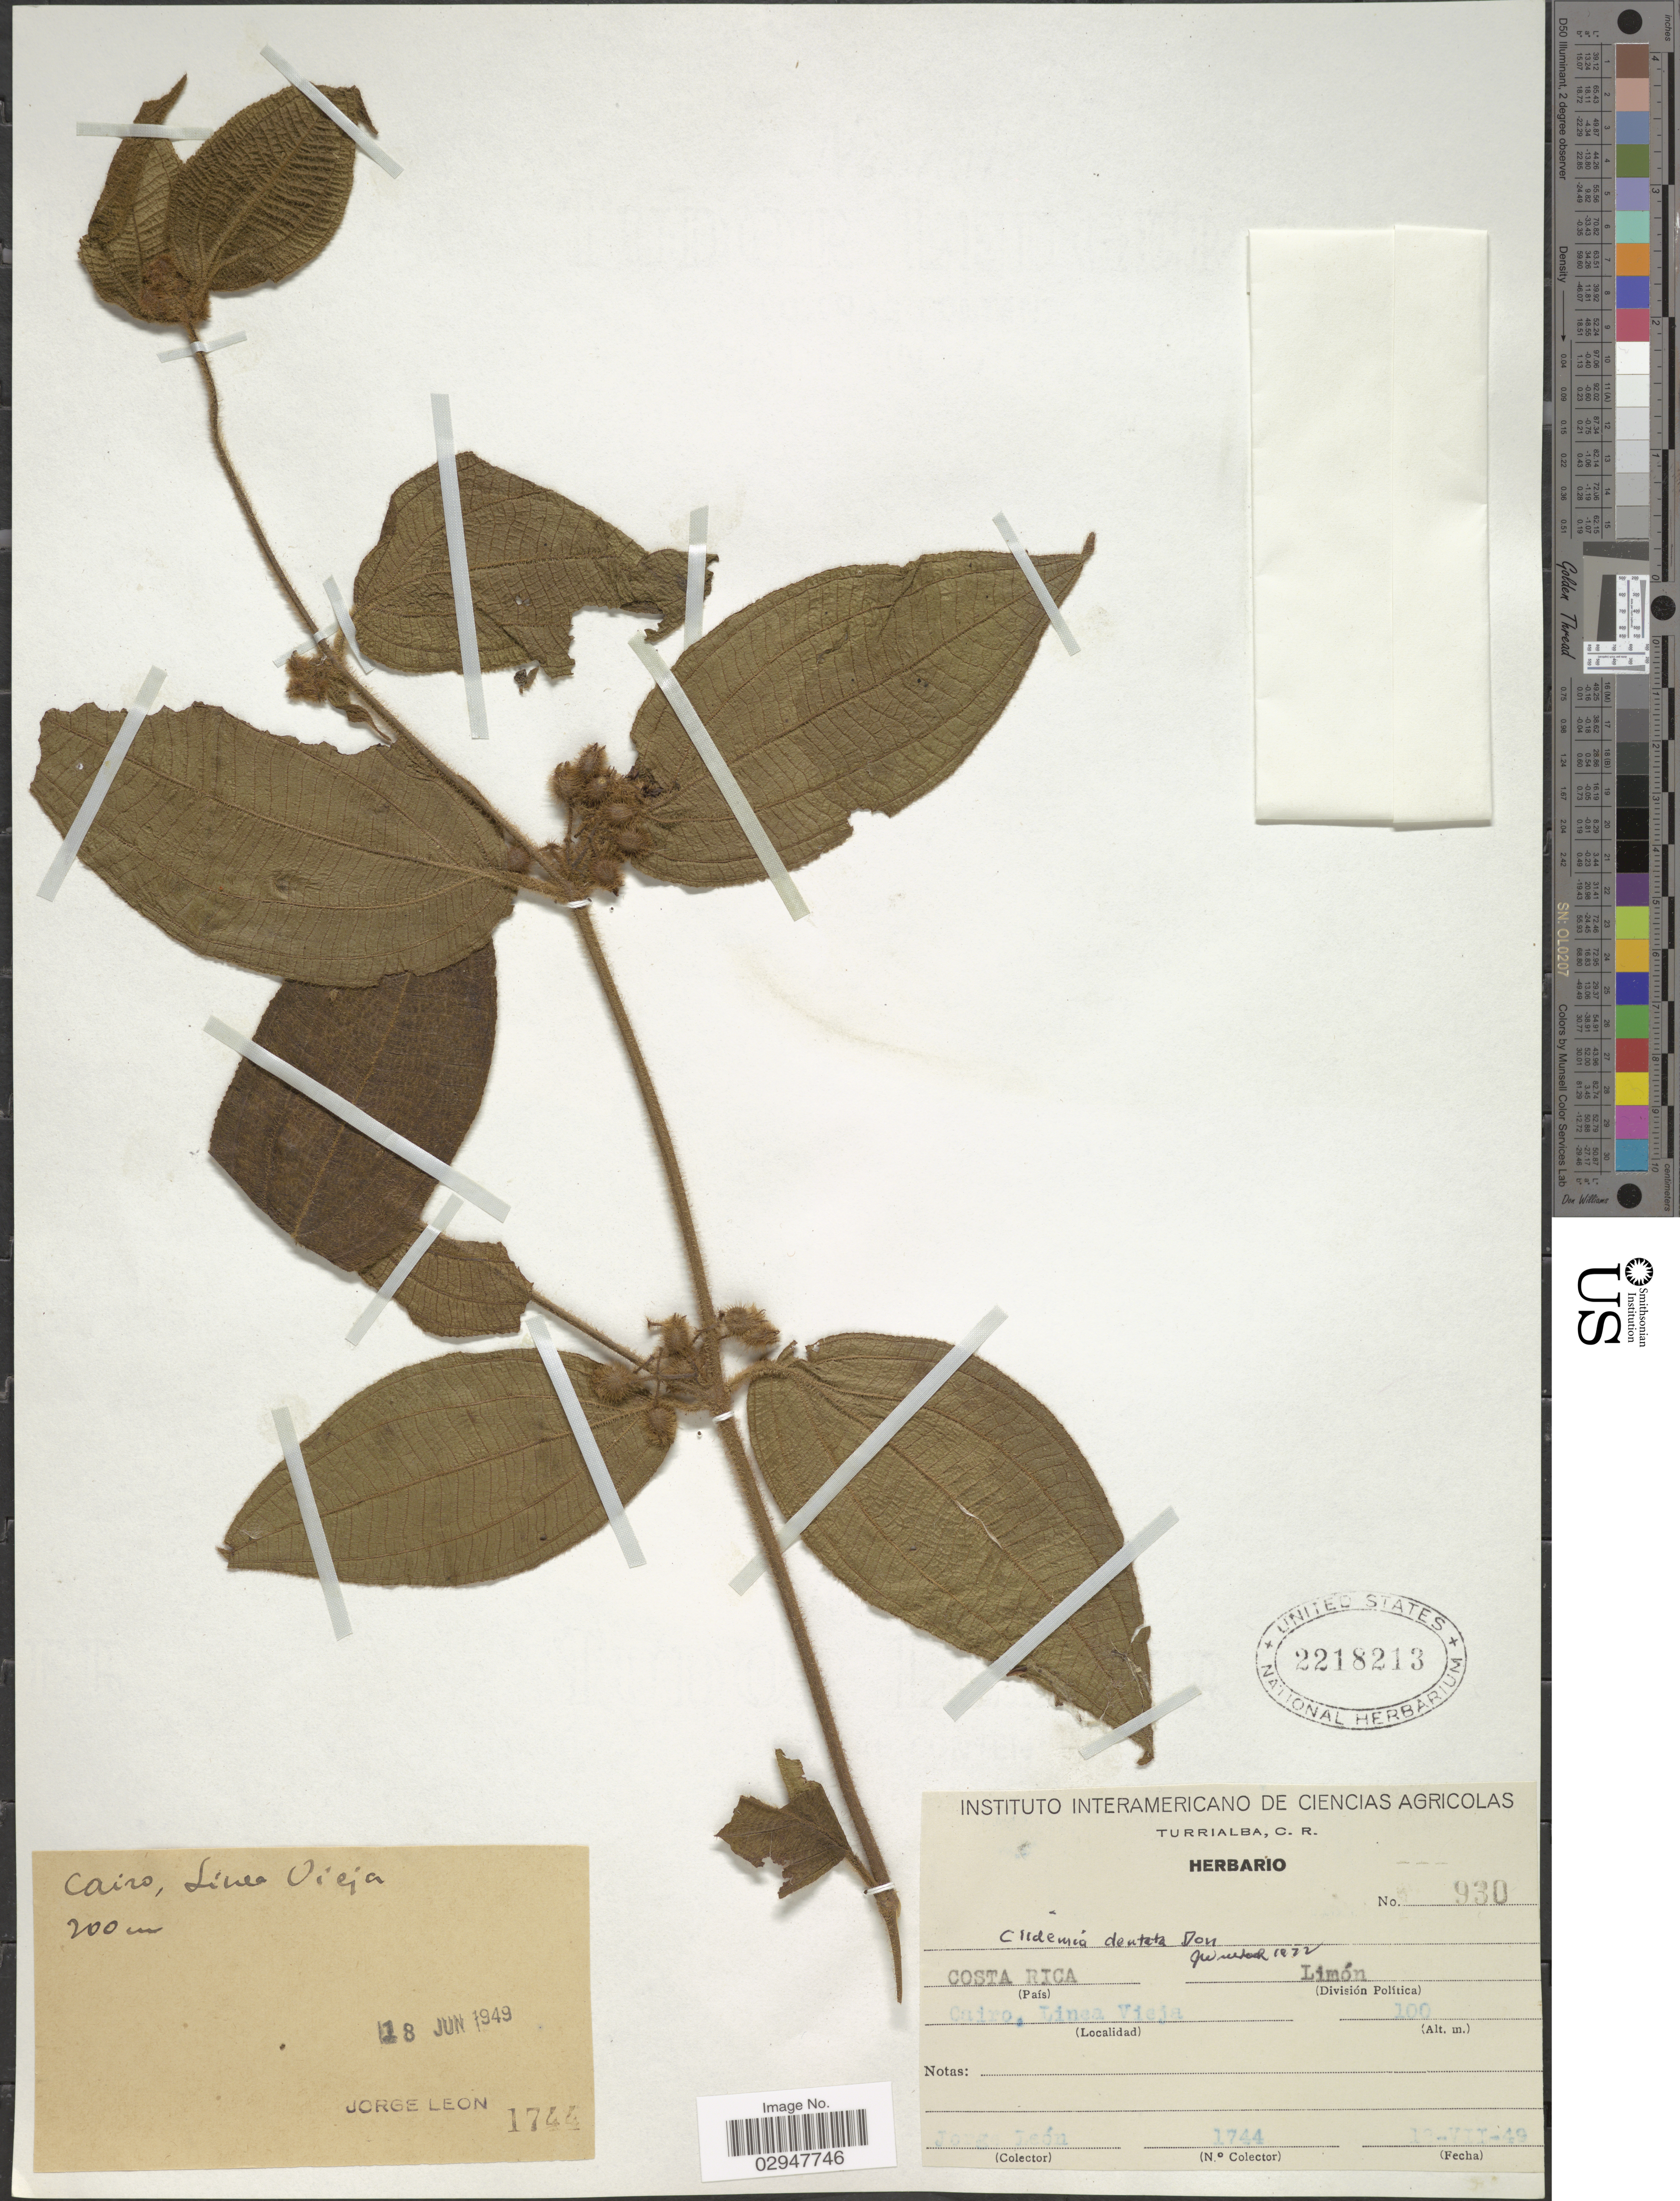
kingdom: Plantae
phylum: Tracheophyta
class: Magnoliopsida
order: Myrtales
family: Melastomataceae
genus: Clidemia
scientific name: Clidemia dentata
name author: D. Don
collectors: J. León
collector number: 1744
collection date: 1949-06-18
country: Costa Rica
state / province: Limón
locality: Cairo, Linea Vieja.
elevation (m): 100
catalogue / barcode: US 2218213